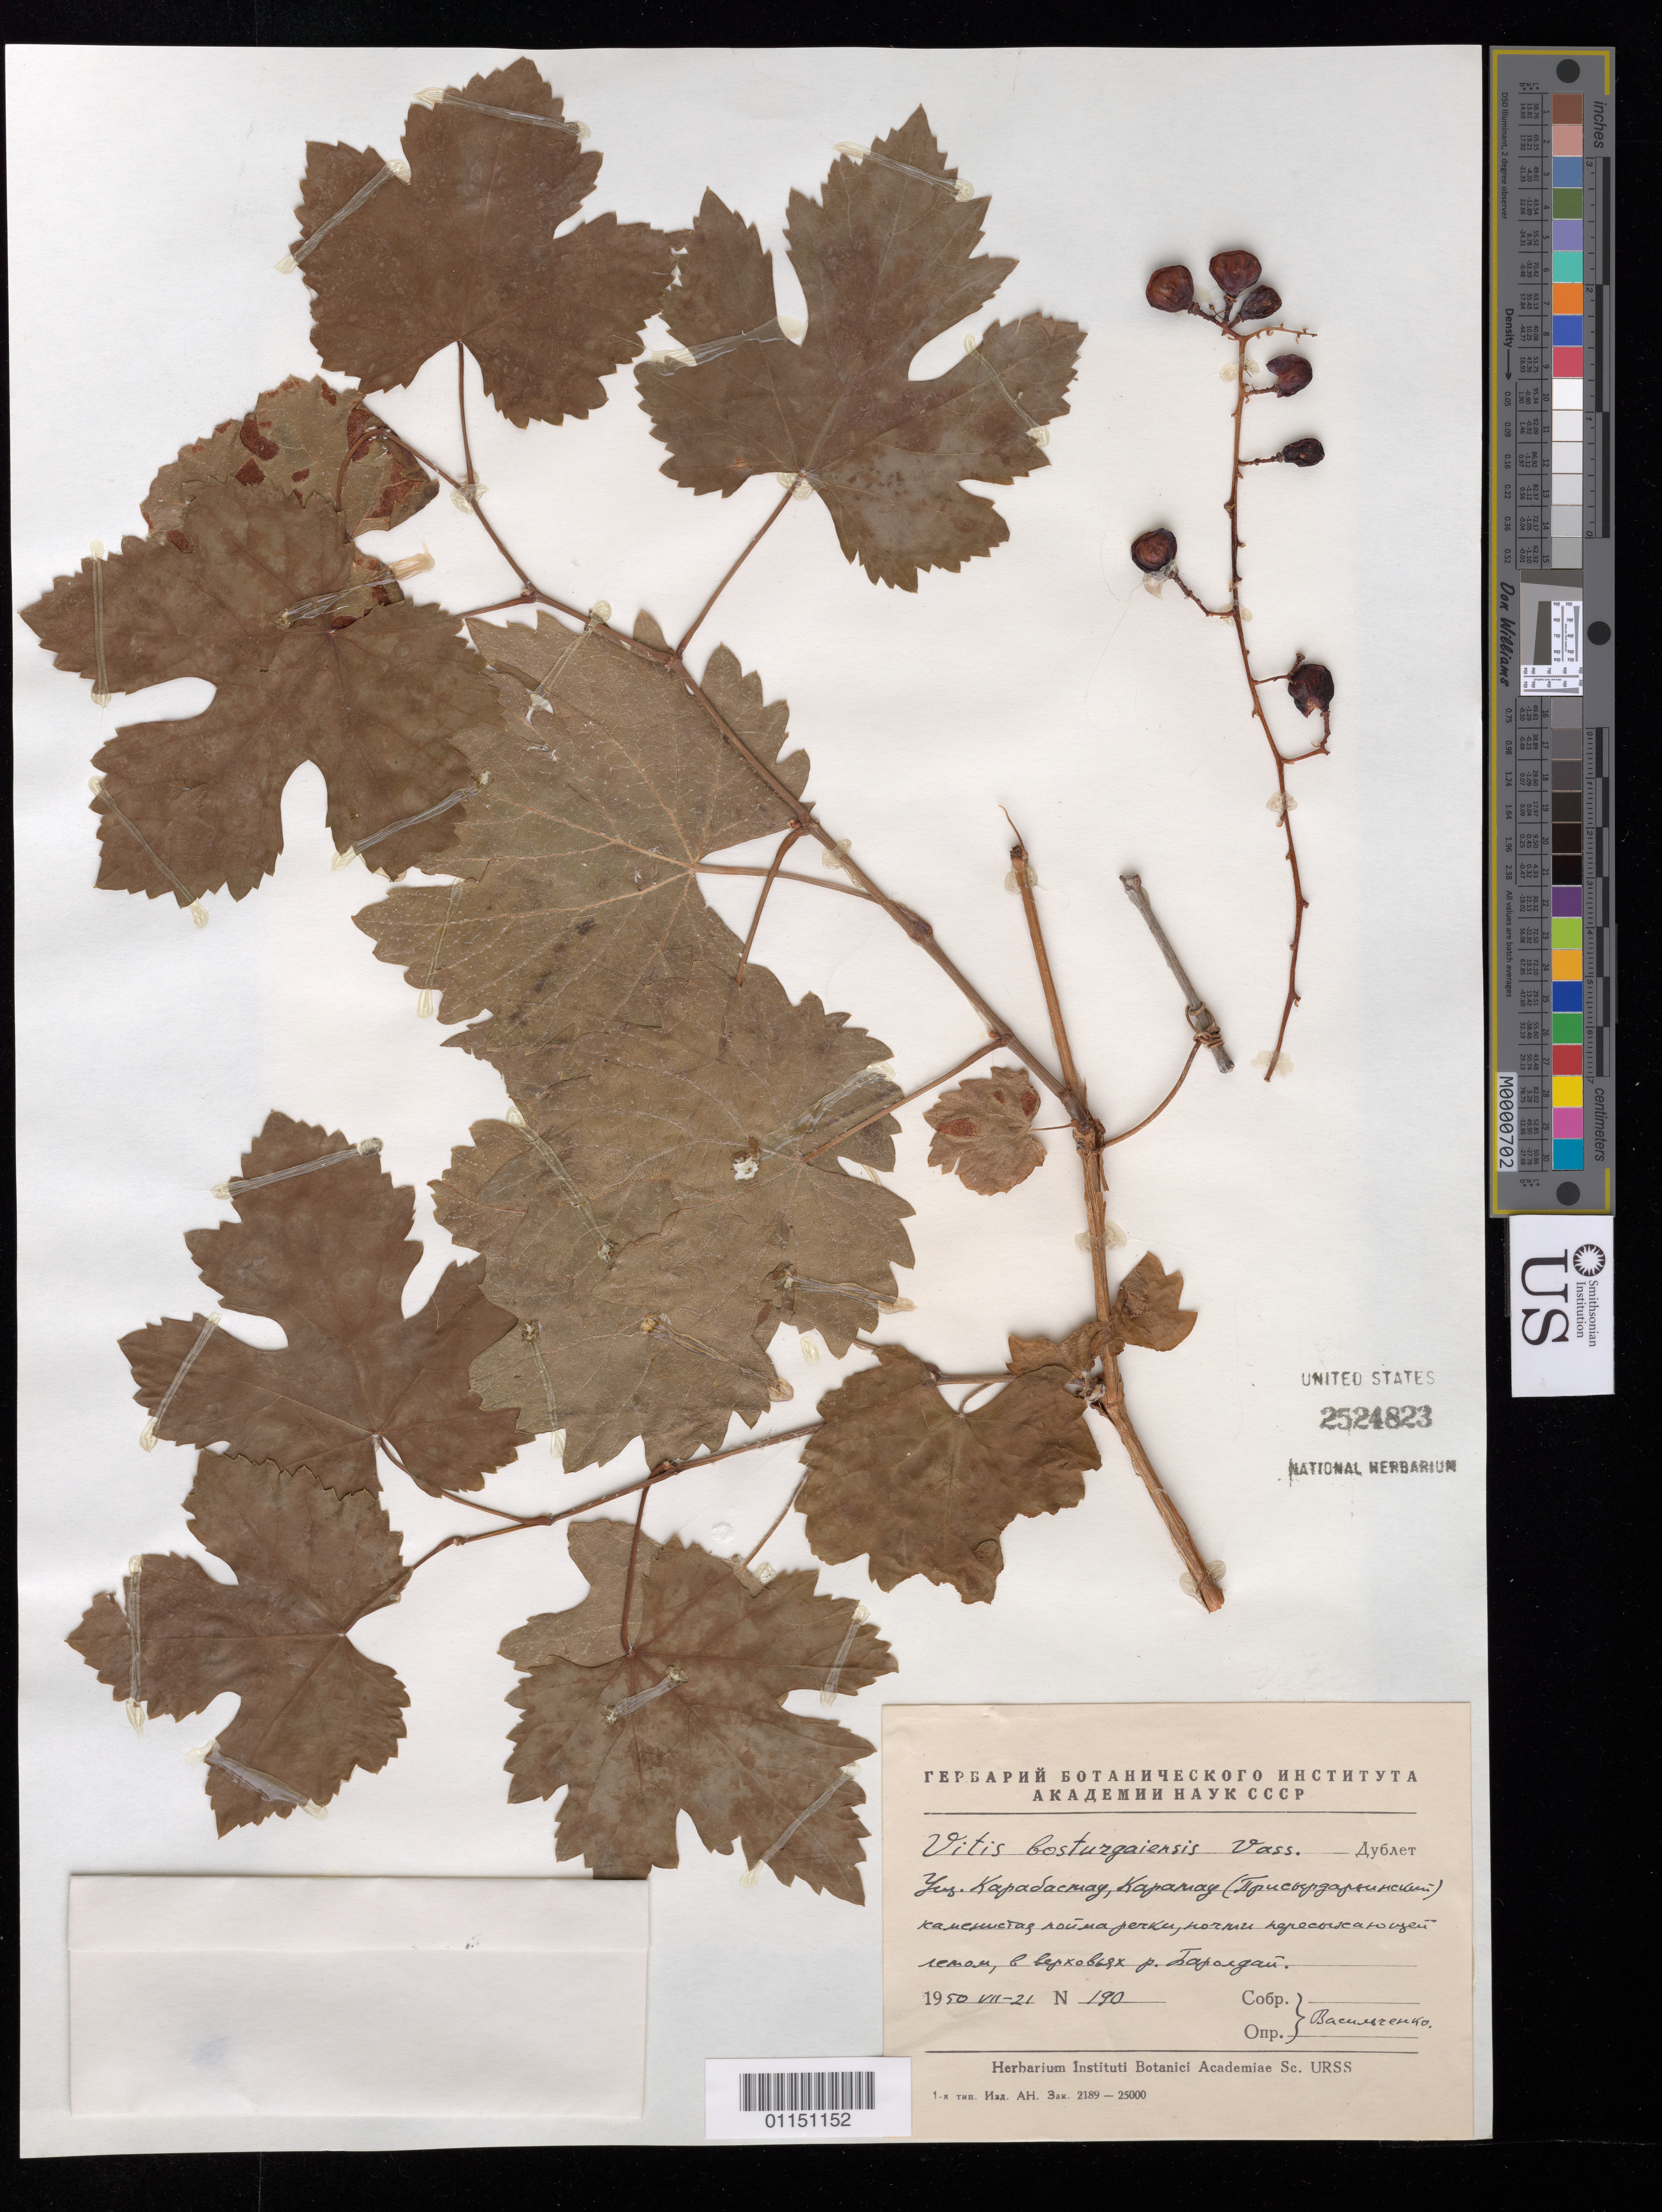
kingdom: Plantae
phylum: Tracheophyta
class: Magnoliopsida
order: Vitales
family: Vitaceae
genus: Vitis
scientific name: Vitis bosturgaiensis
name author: Vassilcz.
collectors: I. T. Vassilczenko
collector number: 190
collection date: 1950-07-21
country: China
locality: Karamay - Uygur Autonomous Region in NW China.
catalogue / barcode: US 2524823